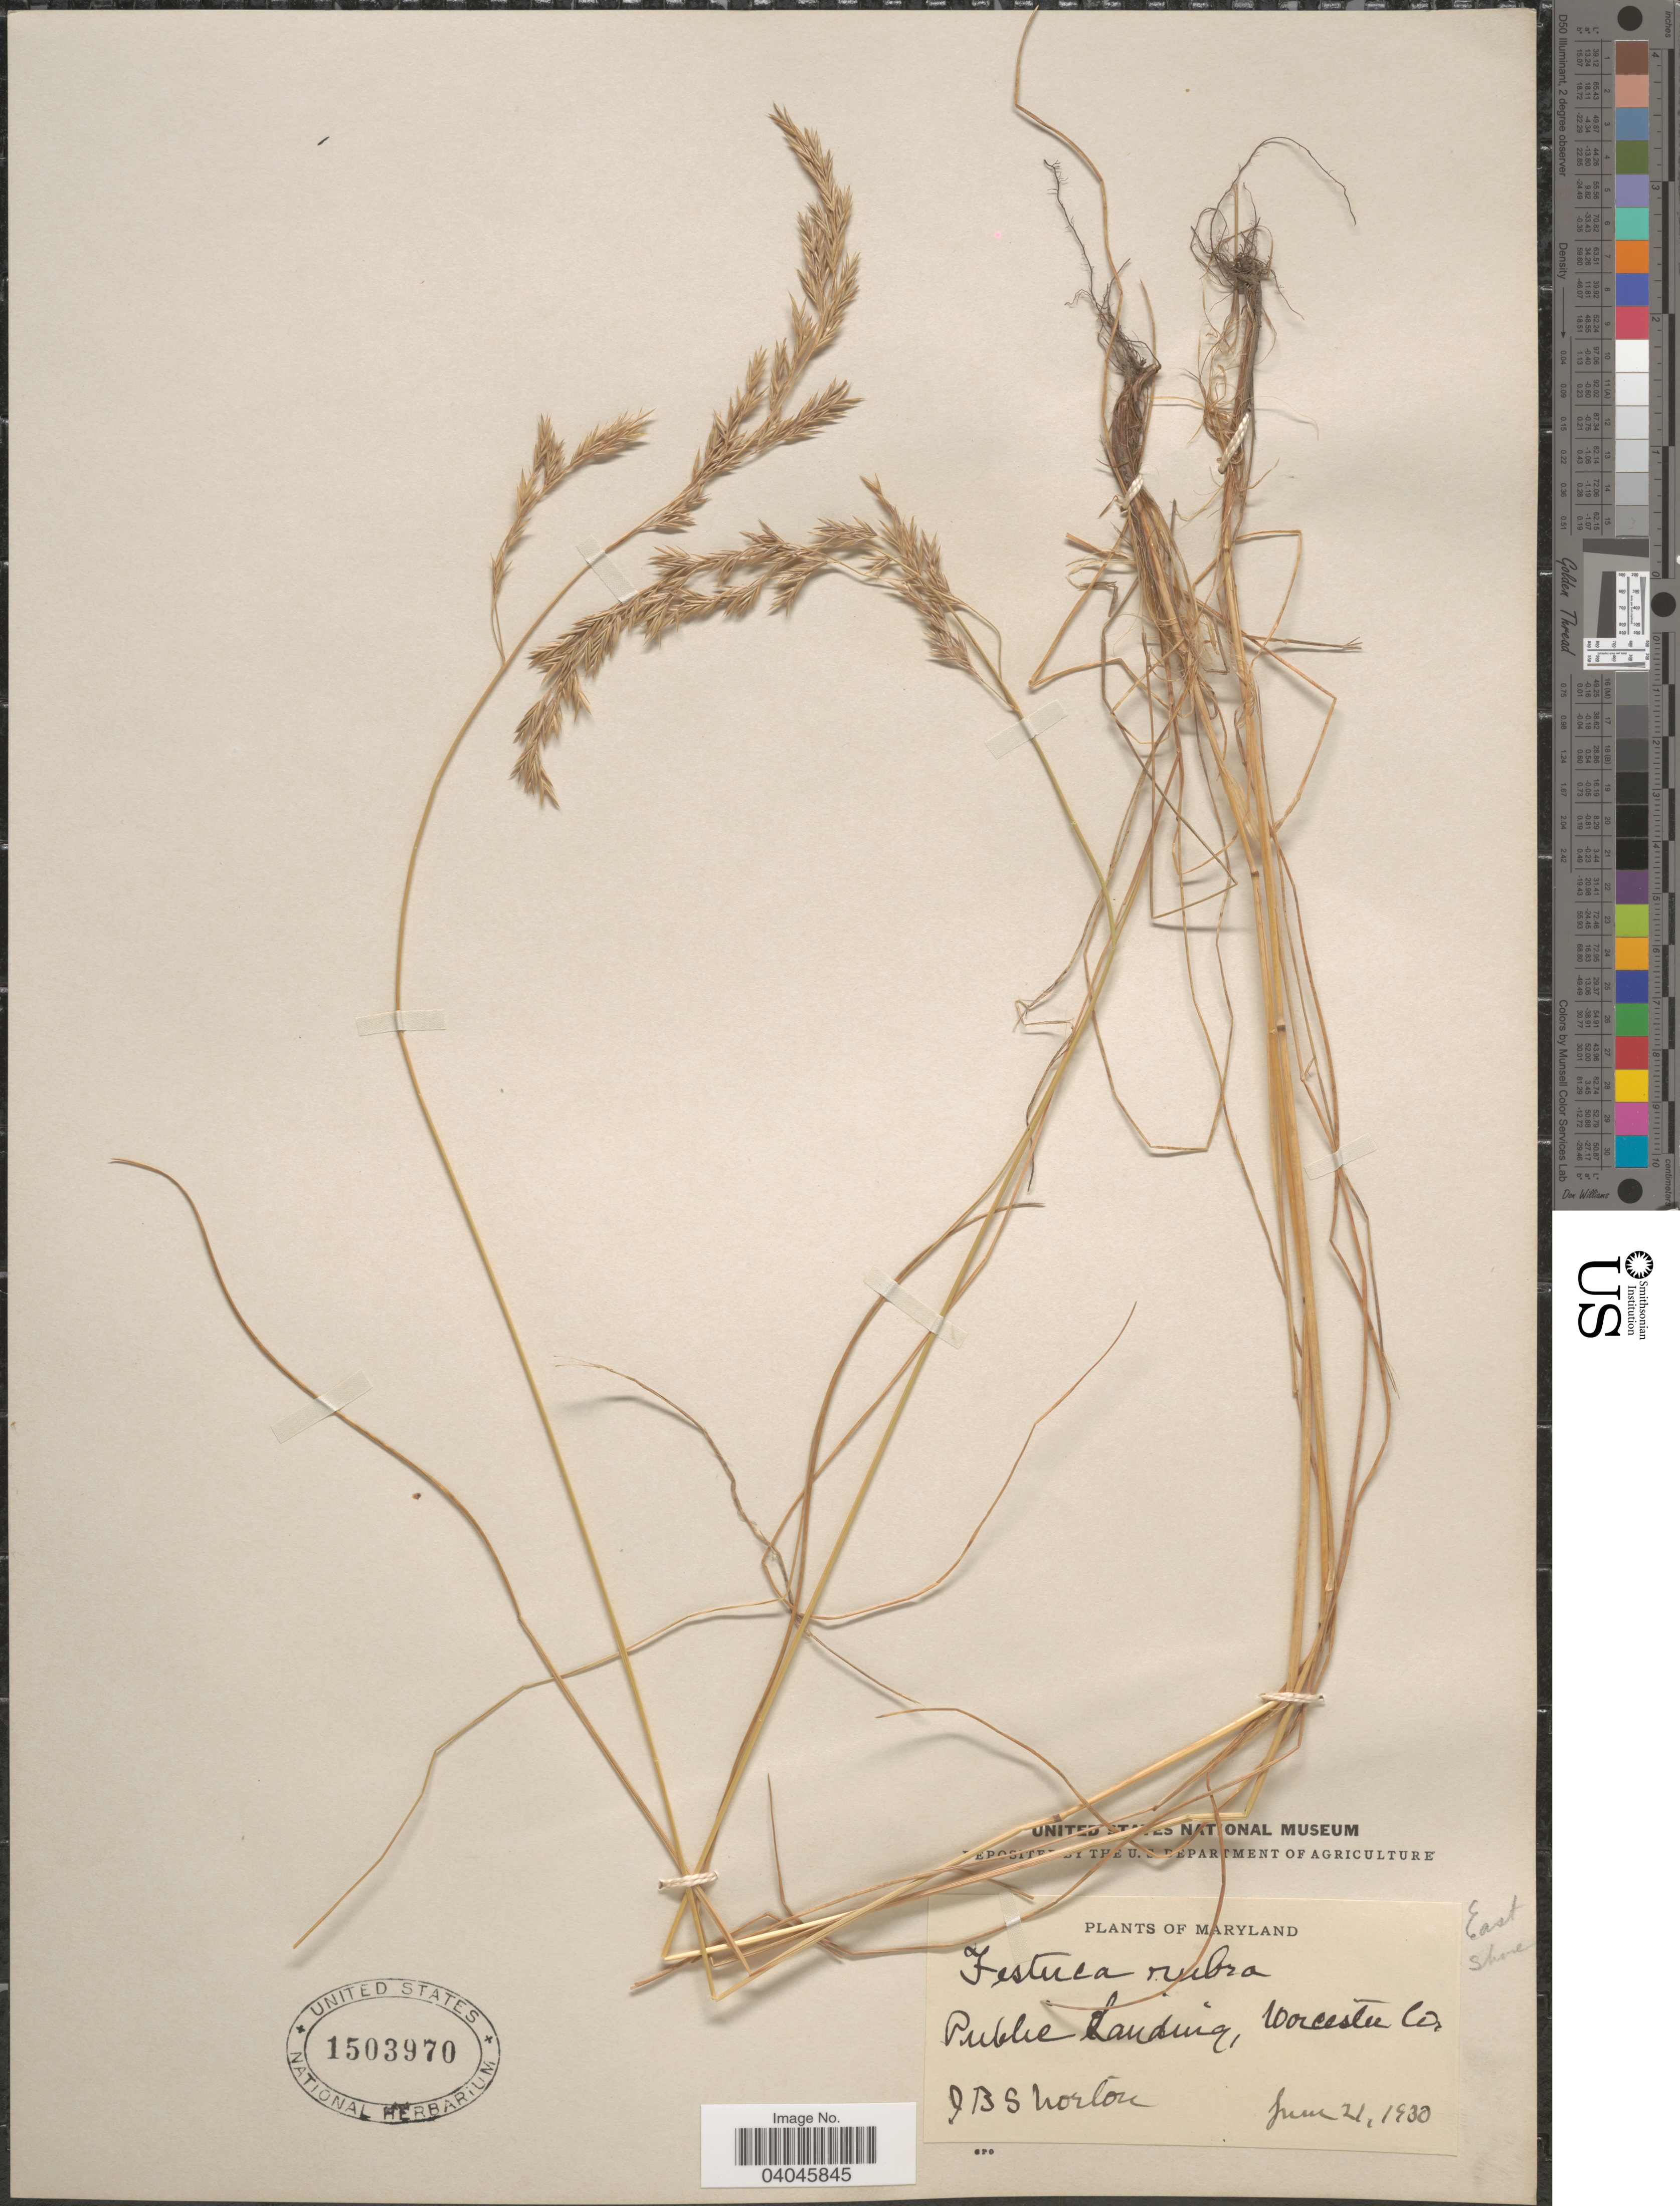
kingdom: Plantae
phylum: Tracheophyta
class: Liliopsida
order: Poales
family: Poaceae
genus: Festuca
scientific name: Festuca rubra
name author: L.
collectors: J. B. S. Norton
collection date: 1930-06-21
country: United States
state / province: Maryland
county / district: Worcester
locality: Public Landin, Worcester Co. East Shore.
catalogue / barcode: US 1503970